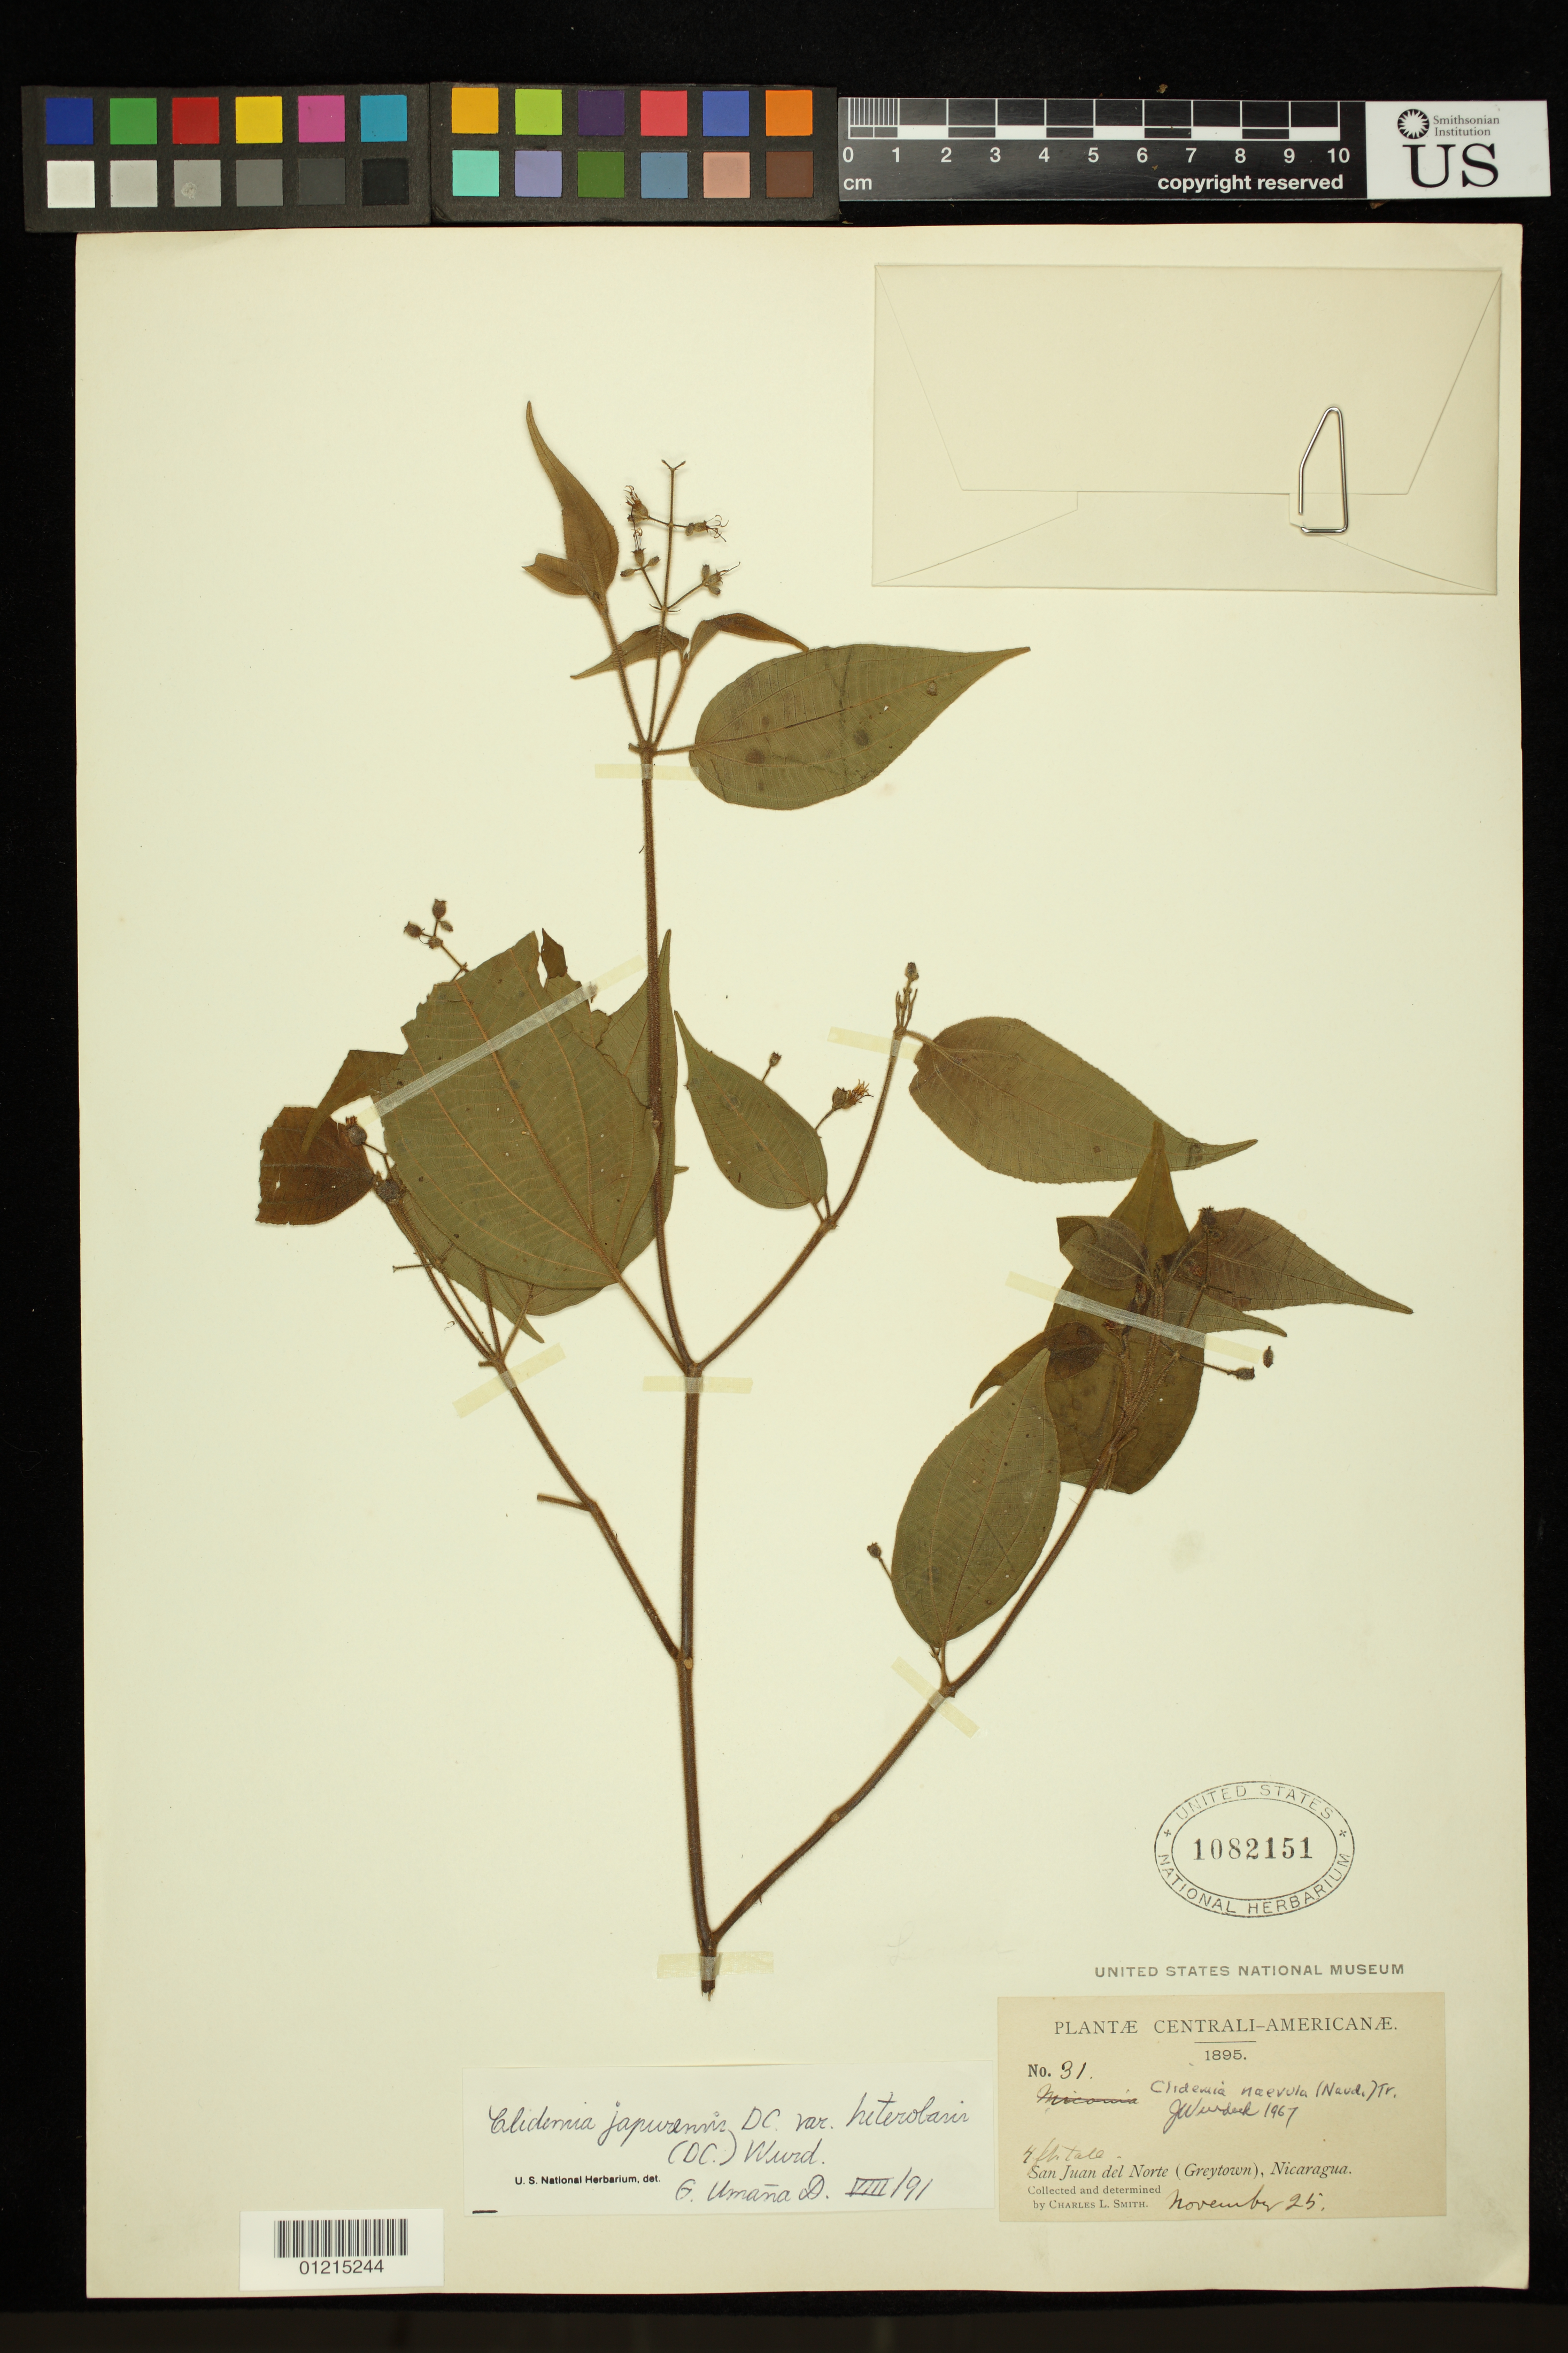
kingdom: Plantae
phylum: Tracheophyta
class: Magnoliopsida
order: Myrtales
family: Melastomataceae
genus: Clidemia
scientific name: Clidemia naevula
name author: (Naudin) Triana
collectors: C. L. Smith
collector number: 31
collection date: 1895-11-25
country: Nicaragua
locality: San Juan del Norte (Greytown).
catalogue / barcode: US 1082151